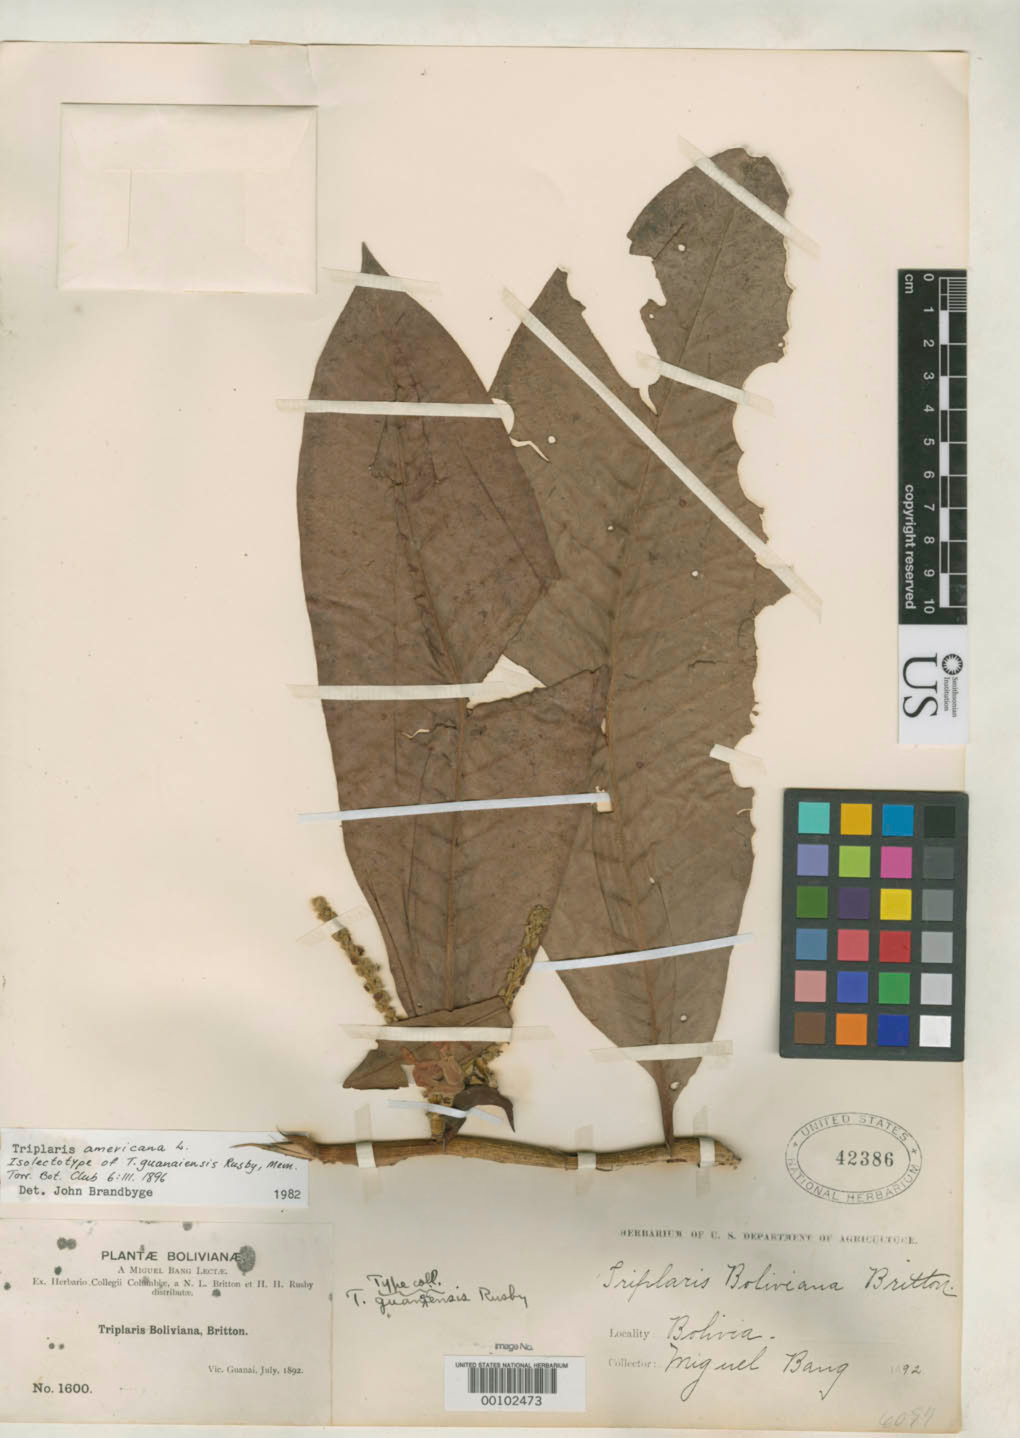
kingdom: Plantae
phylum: Tracheophyta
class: Magnoliopsida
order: Caryophyllales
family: Polygonaceae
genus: Triplaris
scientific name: Triplaris guanaiensis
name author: Rusby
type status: Isolectotype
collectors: M. Bang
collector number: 1600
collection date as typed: Jul 1892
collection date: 1892-07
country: Bolivia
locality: Vic. Guanai.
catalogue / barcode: US 42386